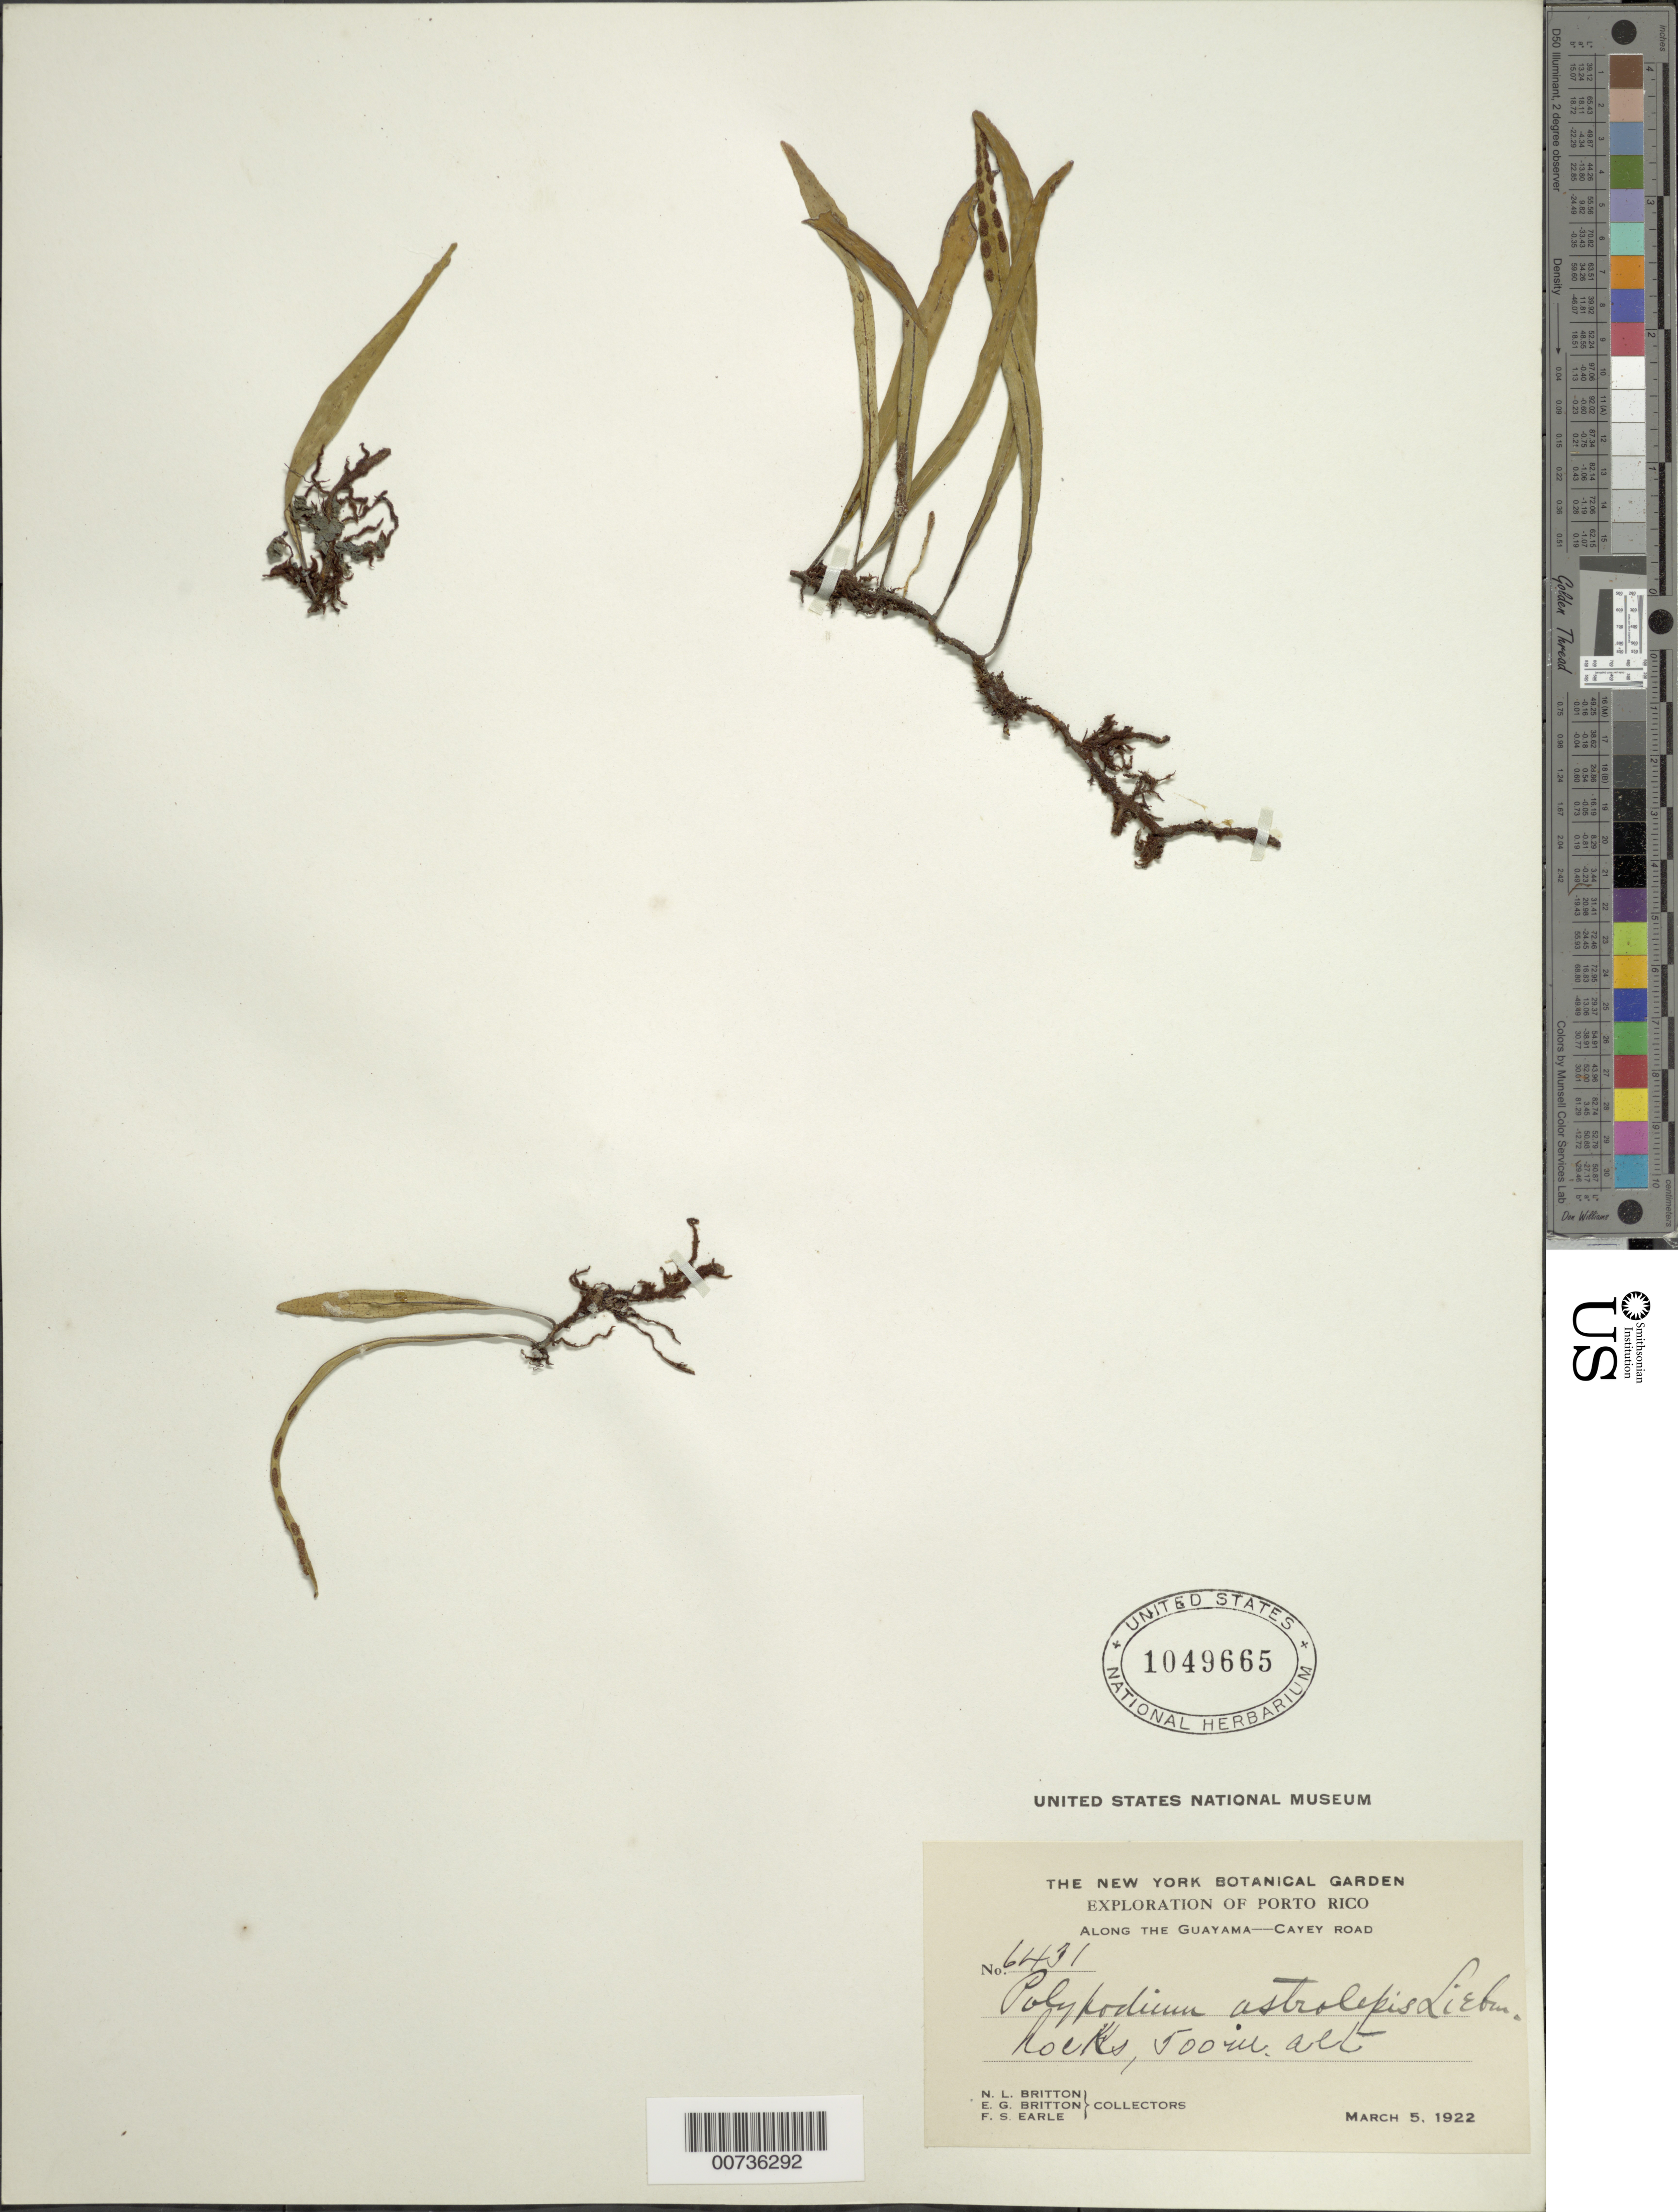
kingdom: Plantae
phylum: Tracheophyta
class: Polypodiopsida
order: Polypodiales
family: Polypodiaceae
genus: Pleopeltis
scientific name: Pleopeltis astrolepis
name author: (Liebm.) E. Fourn.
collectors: N. Britton, E. G. Britton & F. S. Earle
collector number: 6431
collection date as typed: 05 Mar 1922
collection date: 1922-03-05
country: Puerto Rico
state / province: Guayama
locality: Along The Guayama-Cayey Road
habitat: On rocks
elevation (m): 500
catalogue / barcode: US 1049665